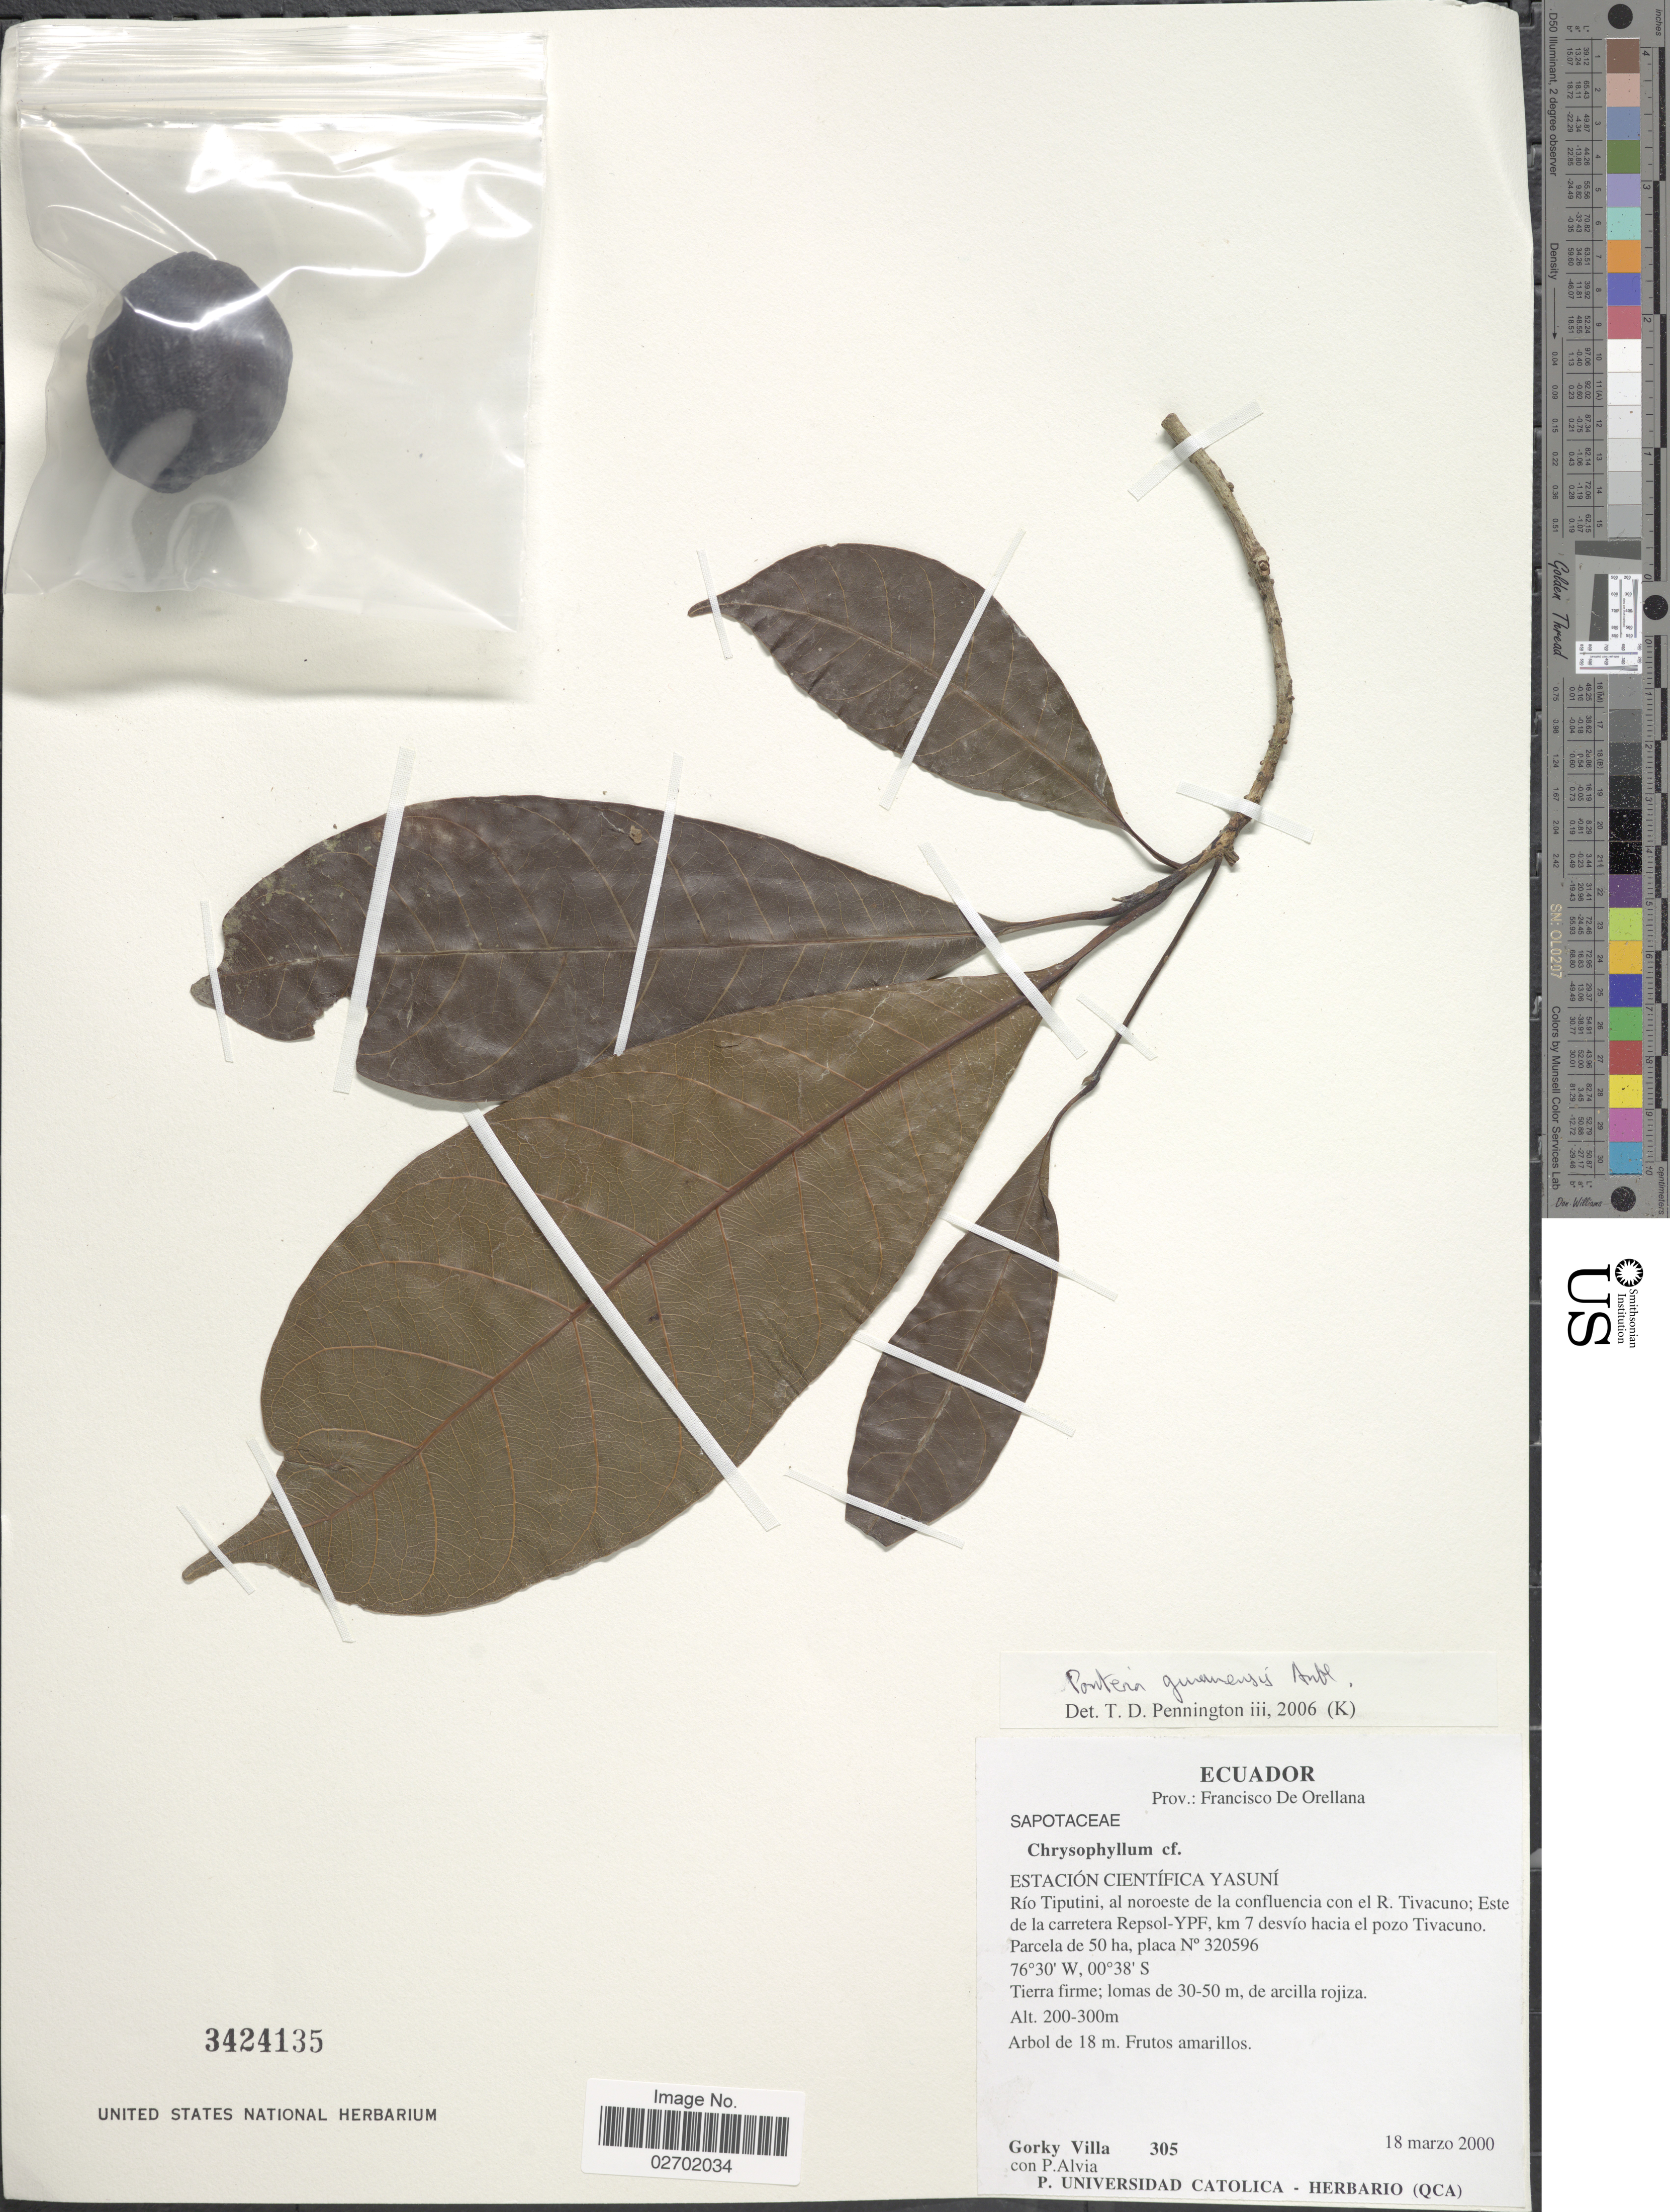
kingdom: Plantae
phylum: Tracheophyta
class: Magnoliopsida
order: Ericales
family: Sapotaceae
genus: Pouteria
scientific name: Pouteria guianensis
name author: Aubl.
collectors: G. Villa & P. Alvia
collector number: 305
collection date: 2000-03-18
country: Ecuador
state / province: Orellana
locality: Prov. Francisco De Orellana, Estación Científica Yasuní, Río Tiputini, al noroeste de la confluencia con el R. Tivacuno; Este de la carretera Repsol-YPF, km 7 desvío hacia el pozo Tivacuno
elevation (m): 200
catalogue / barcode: US 3424135